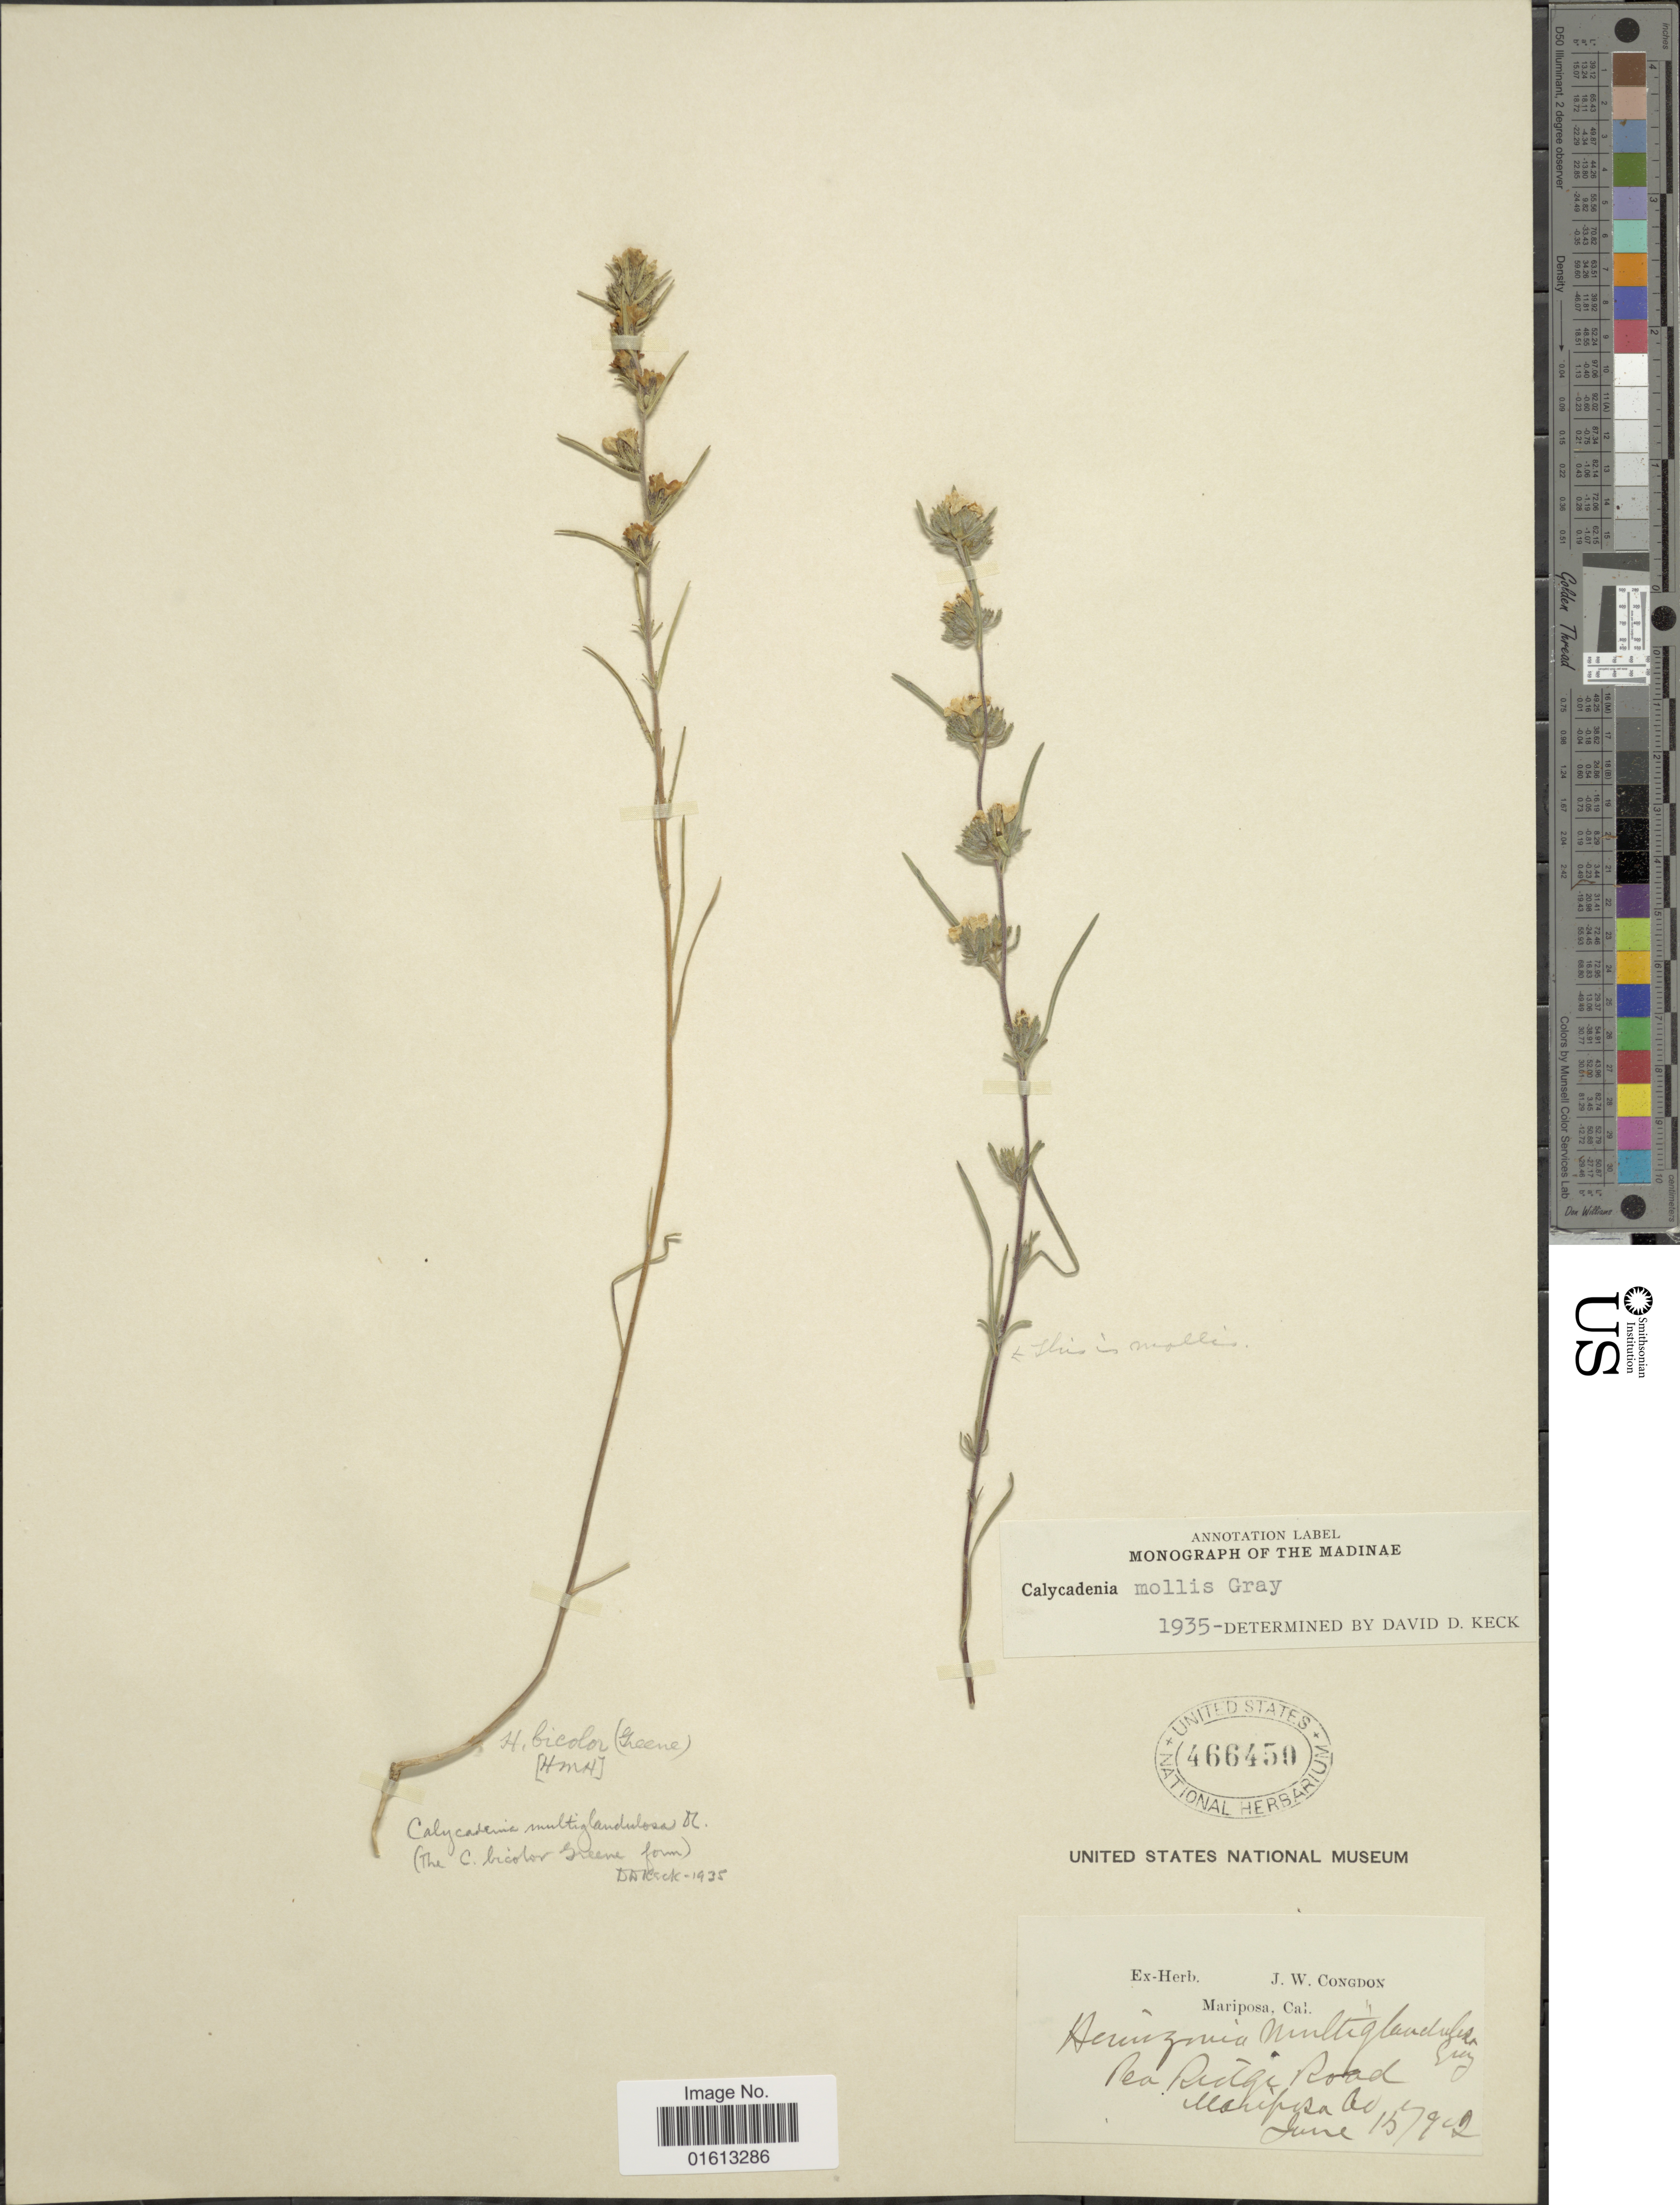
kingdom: Plantae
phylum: Tracheophyta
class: Magnoliopsida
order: Asterales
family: Asteraceae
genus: Calycadenia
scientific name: Calycadenia mollis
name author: A. Gray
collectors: ex herb. J. W. Congdon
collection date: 1902-06-15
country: United States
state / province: California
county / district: Mariposa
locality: Mariposa, Cal. Nea Ridge Road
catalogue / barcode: US 466450